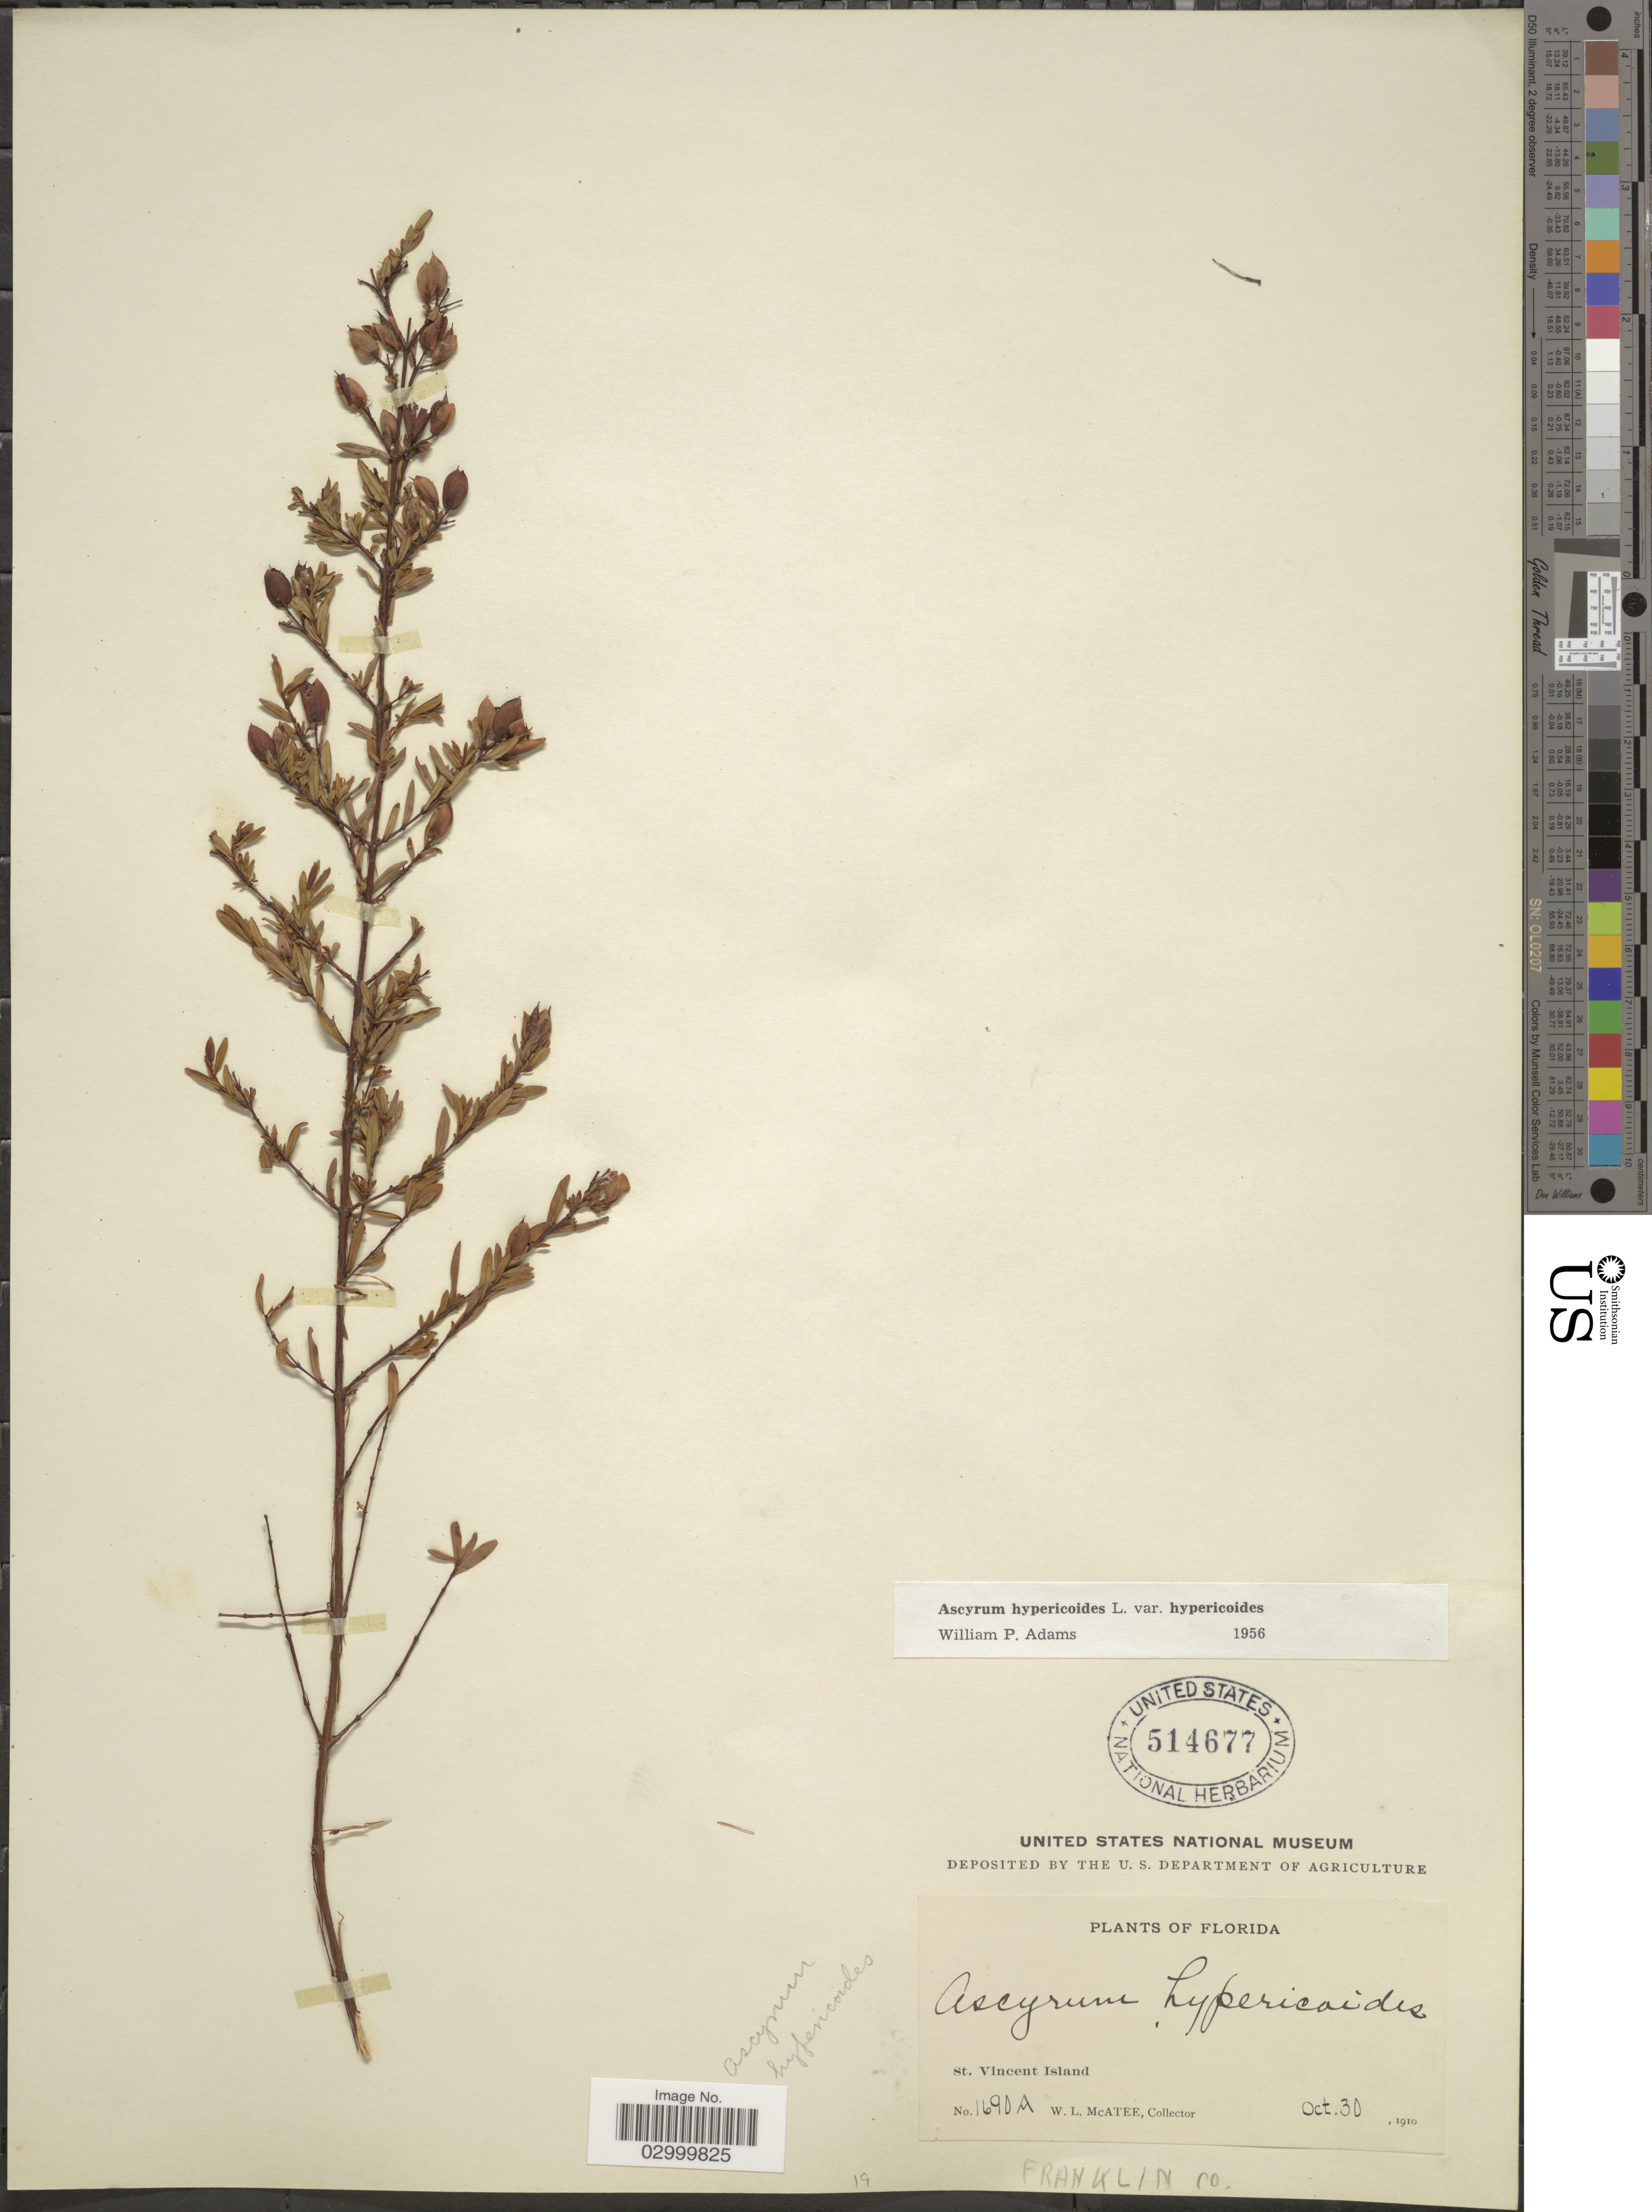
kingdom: Plantae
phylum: Tracheophyta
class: Magnoliopsida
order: Malpighiales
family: Hypericaceae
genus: Hypericum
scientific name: Hypericum hypericoides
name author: (L.) Crantz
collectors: W. McAtee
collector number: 1690A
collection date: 1910-10-30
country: United States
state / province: Florida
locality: St. Vincent Island, Franklin Co.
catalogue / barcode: US 514677